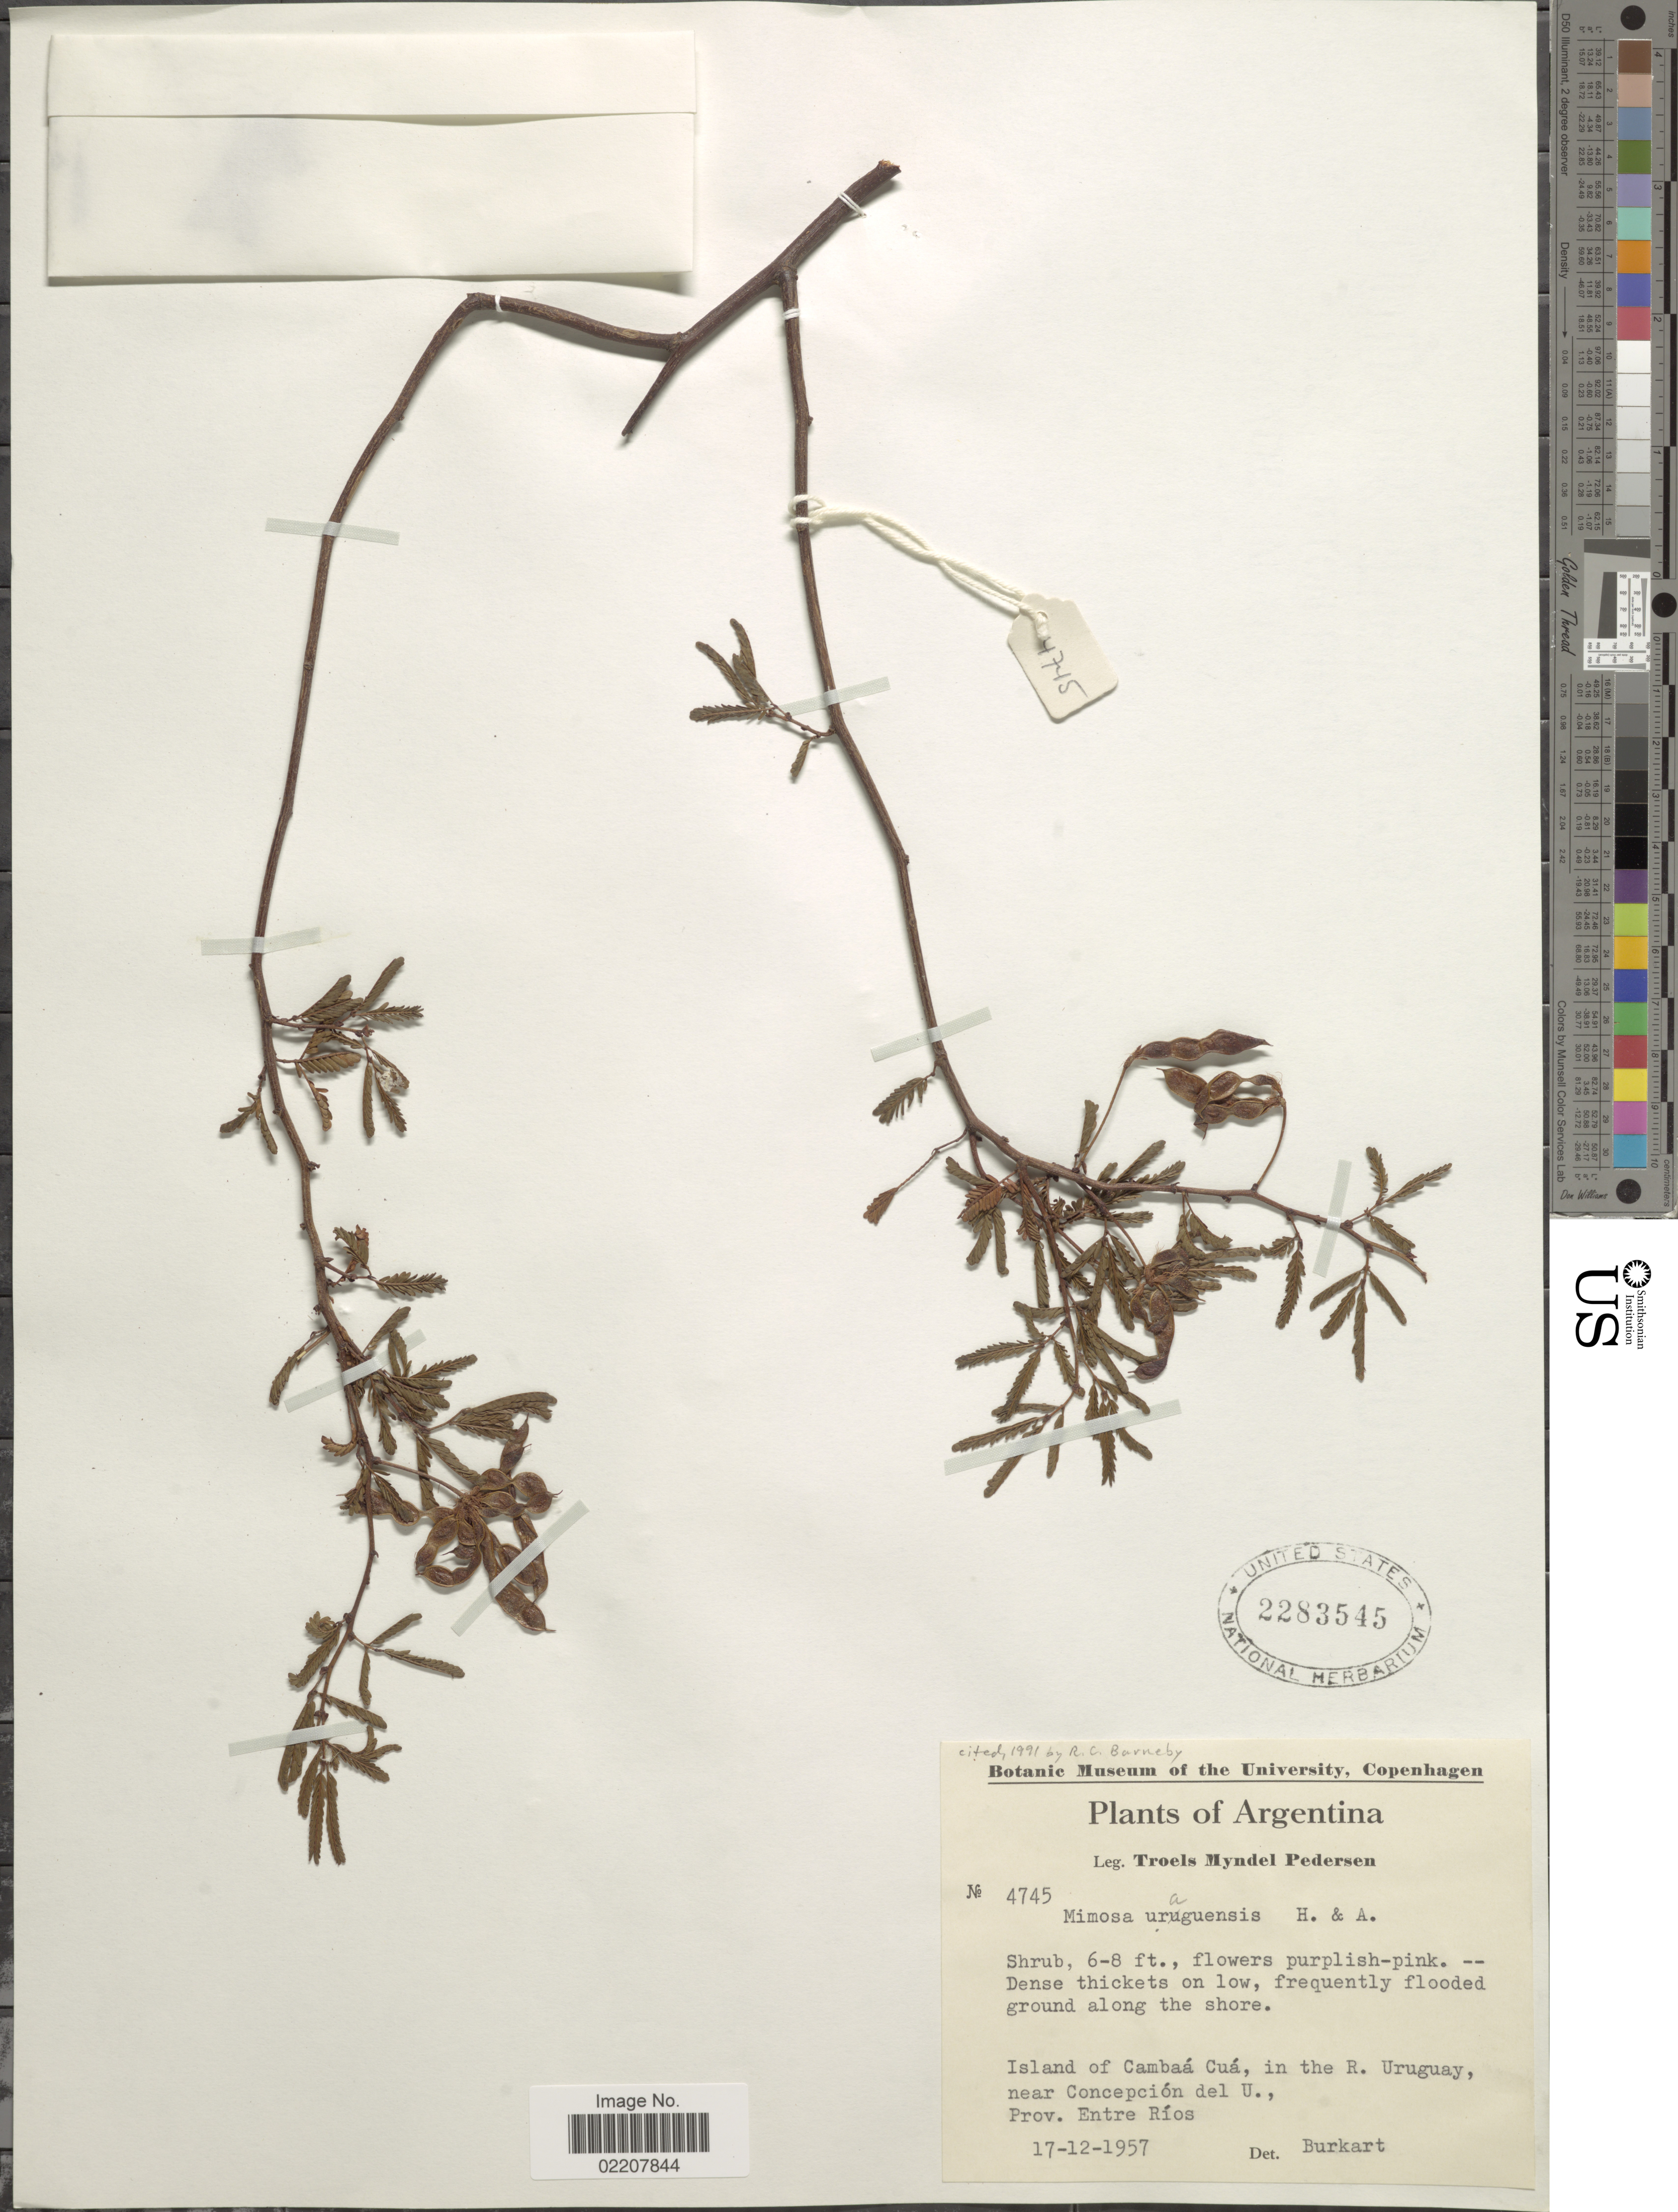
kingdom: Plantae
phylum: Tracheophyta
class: Magnoliopsida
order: Fabales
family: Fabaceae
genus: Mimosa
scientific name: Mimosa uruguensis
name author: Hook. & Arn.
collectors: T. Pederson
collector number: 4745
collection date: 1957-12-17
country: Argentina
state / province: Entre Rios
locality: Island of Cambaa Cua, in the R. Uruguay, near Concepcion del U.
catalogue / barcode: US 2283545